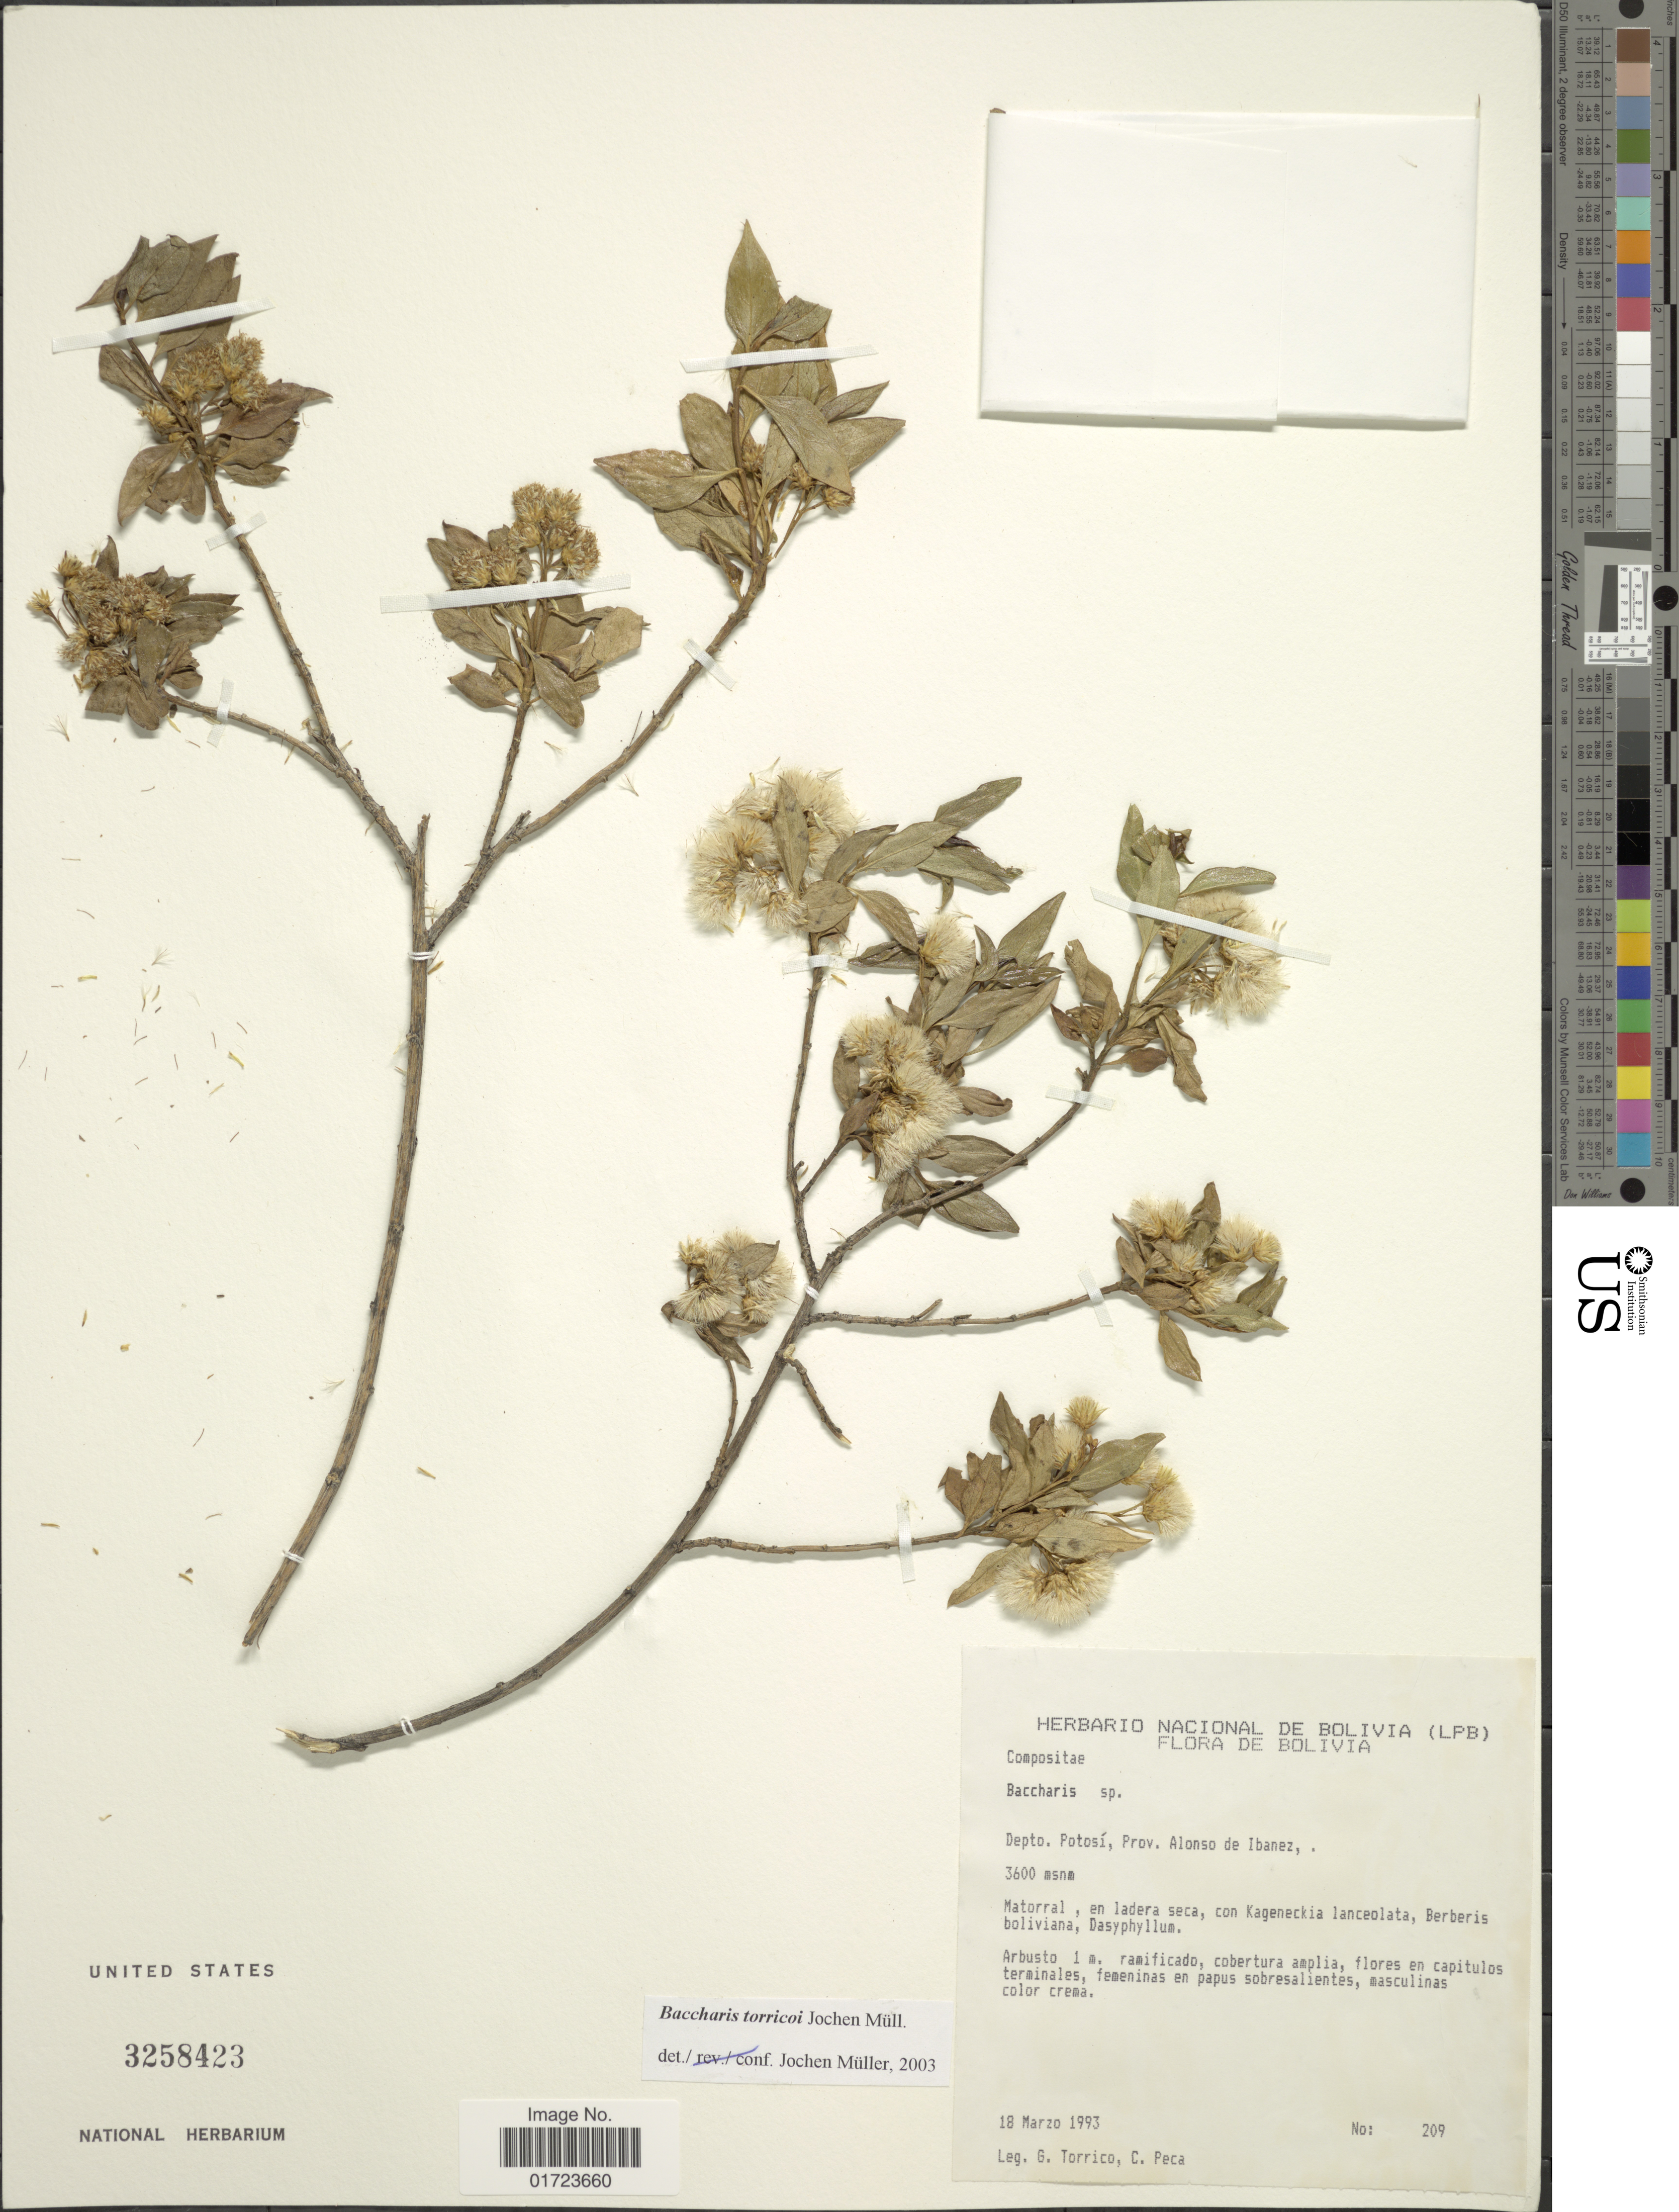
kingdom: Plantae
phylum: Tracheophyta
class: Magnoliopsida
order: Asterales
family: Asteraceae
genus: Baccharis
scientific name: Baccharis torricoi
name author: Joch. Müll.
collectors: G. Torrico & C. Peca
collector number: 209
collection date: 1993-03-18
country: Bolivia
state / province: Potosi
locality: Depto. Potosi, Prov. Alonso de Ibanez.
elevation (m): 3600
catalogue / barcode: US 3258423